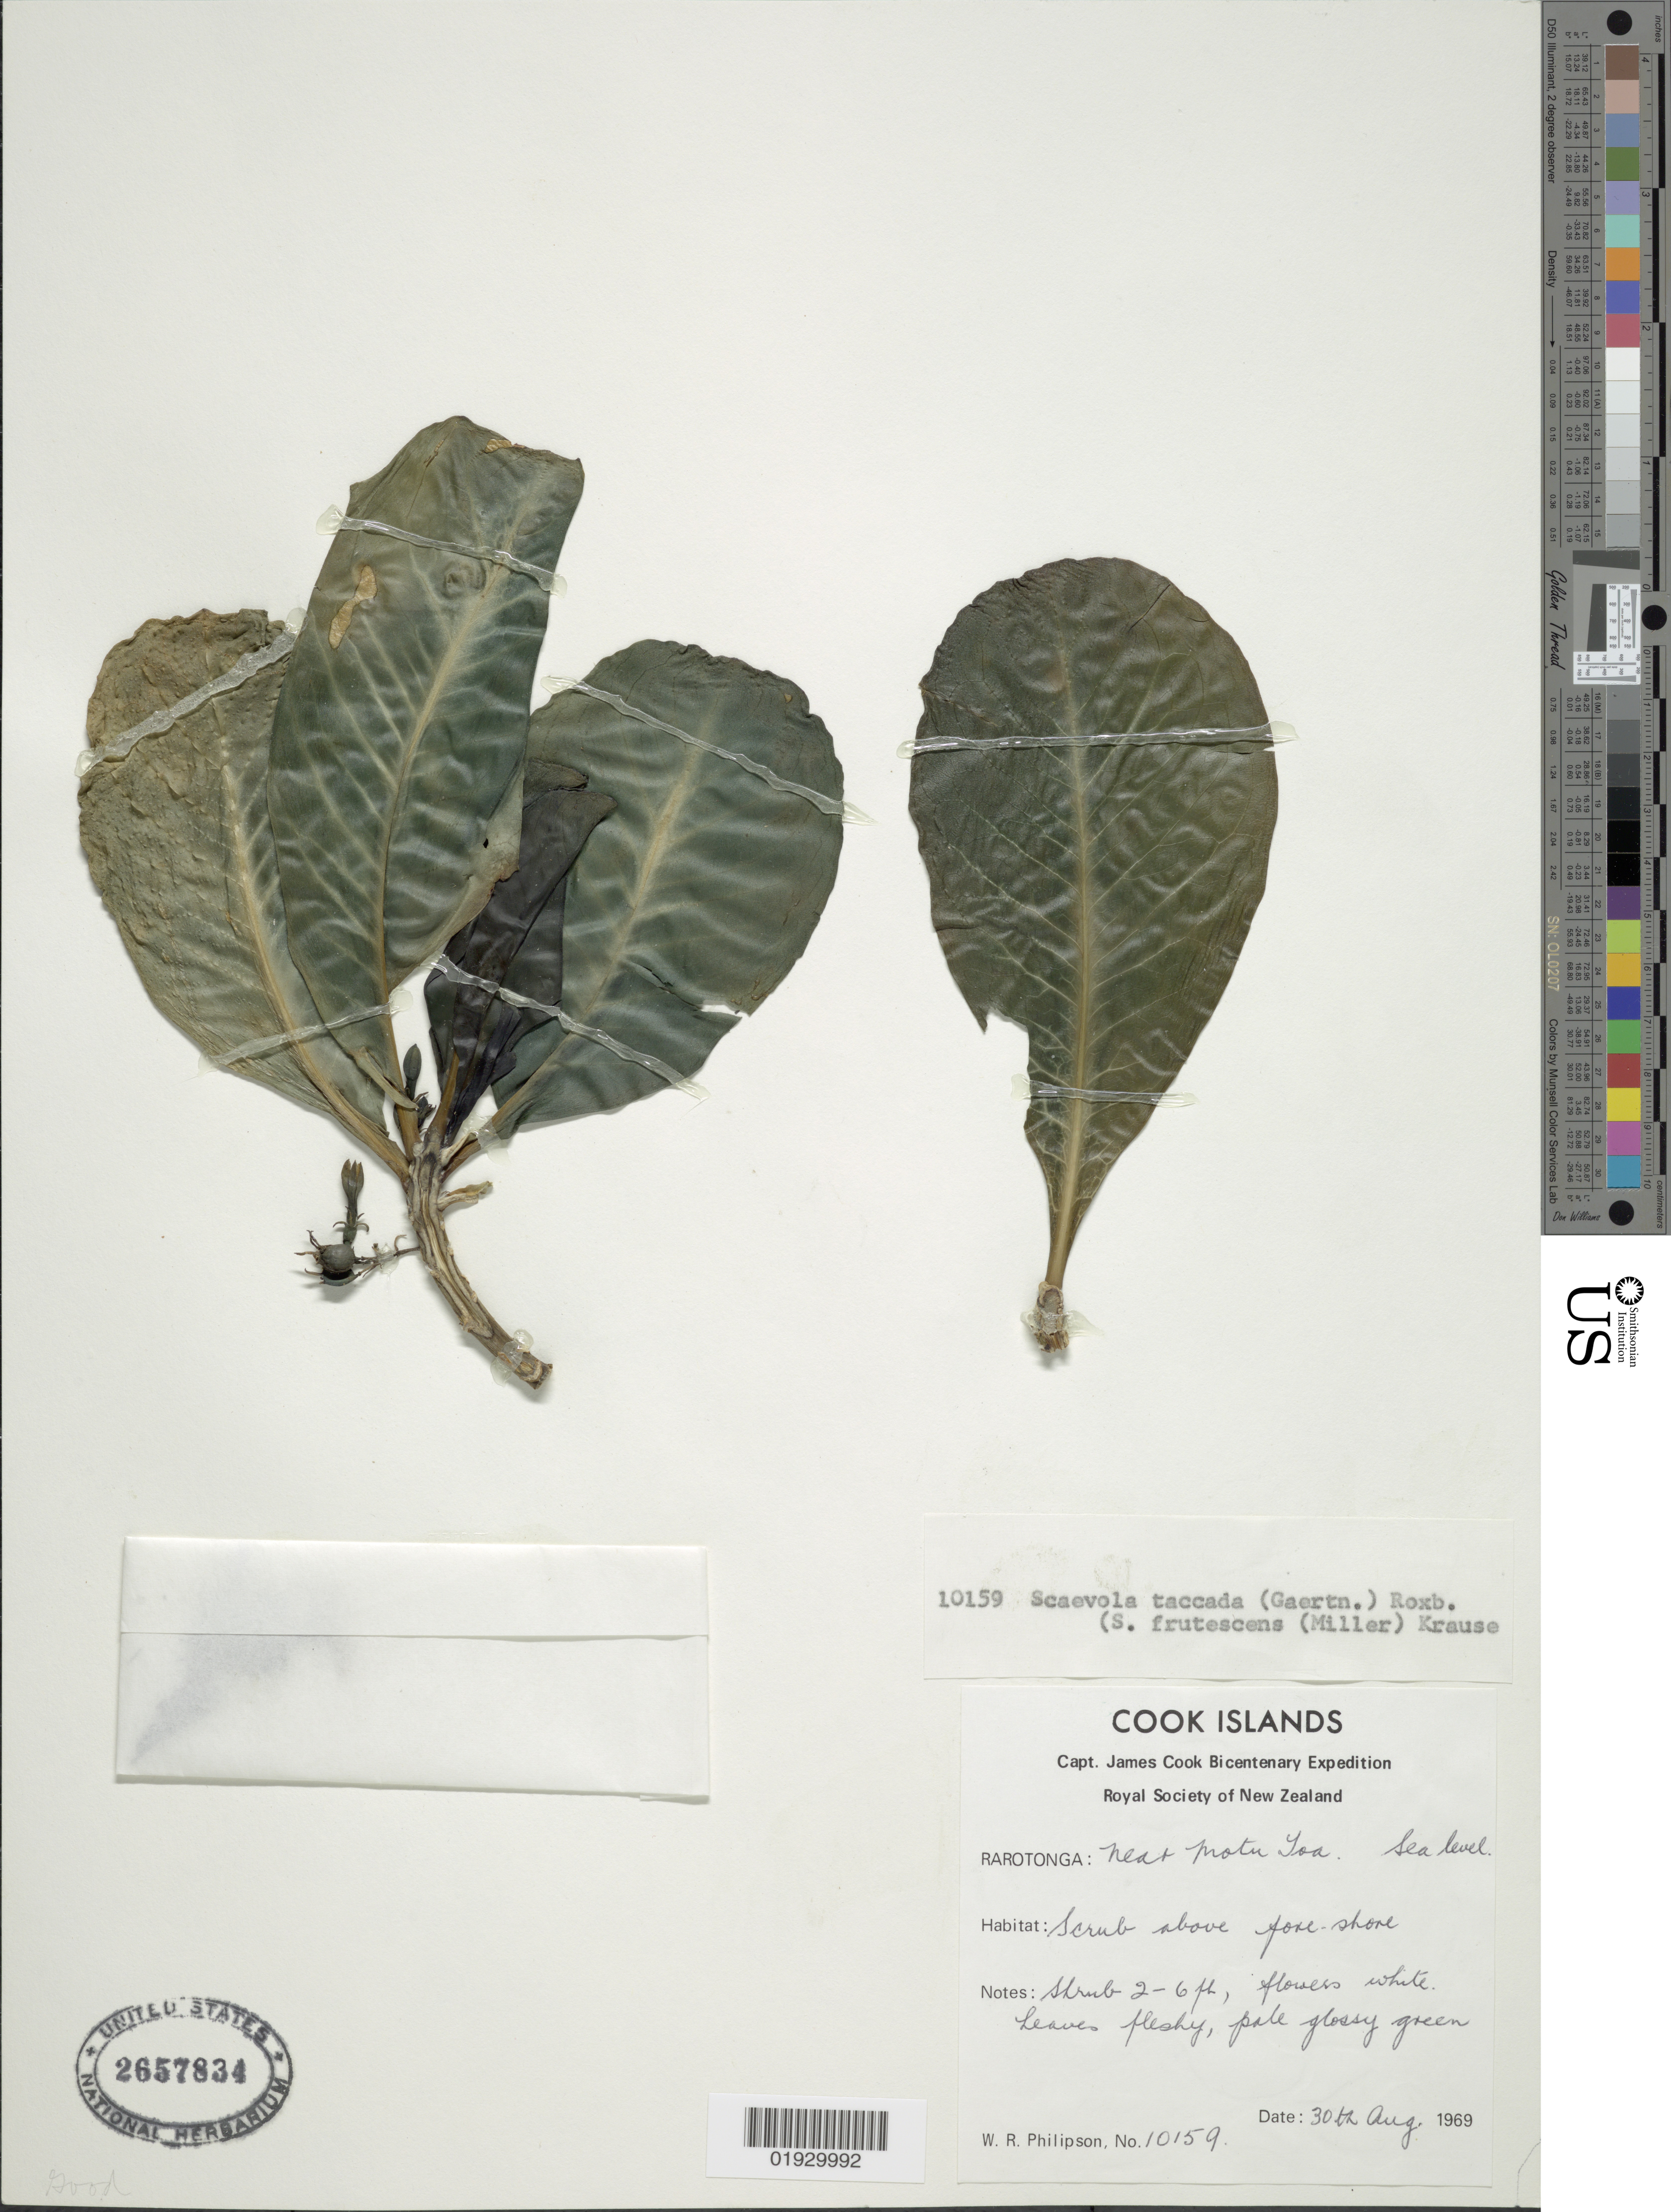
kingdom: Plantae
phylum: Tracheophyta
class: Magnoliopsida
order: Asterales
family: Goodeniaceae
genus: Scaevola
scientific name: Scaevola taccada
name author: (Gaertn.) Roxb.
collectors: W. R. Philipson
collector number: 10159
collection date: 1969-08-30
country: Cook Islands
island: Rarotonga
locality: Rarotonga, near Motu Toa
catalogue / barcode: US 2657834